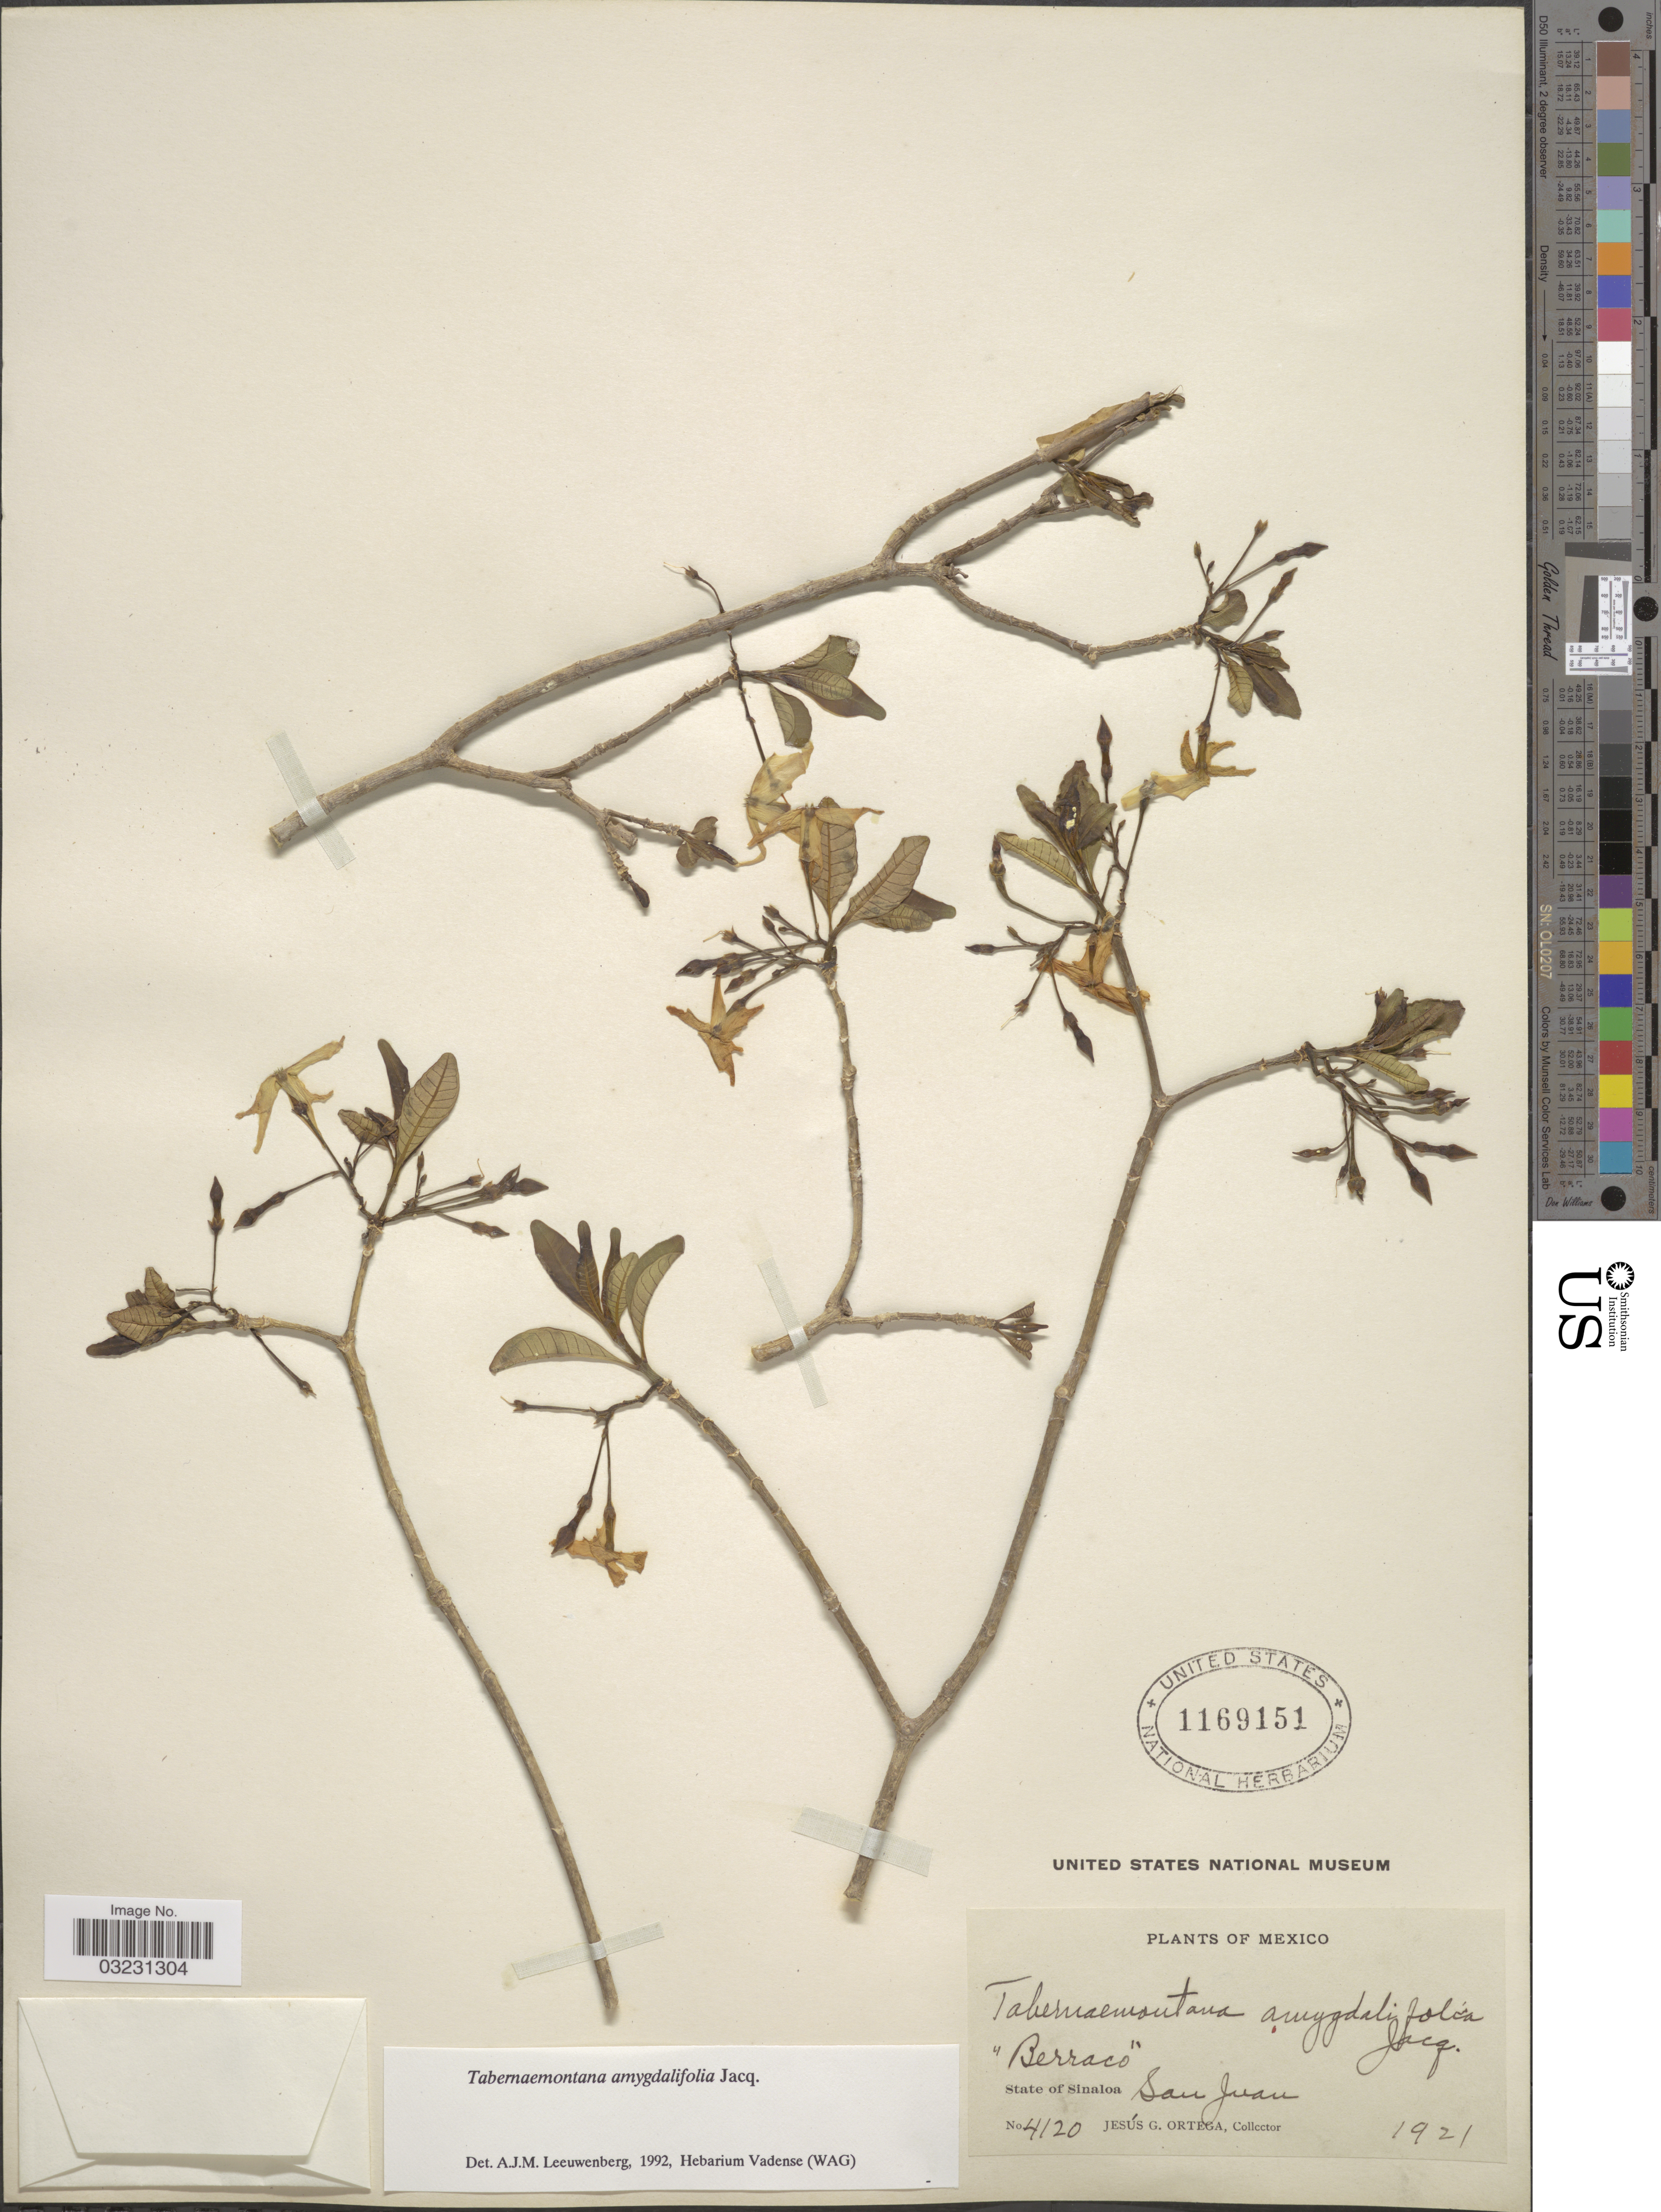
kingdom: Plantae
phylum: Tracheophyta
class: Magnoliopsida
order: Gentianales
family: Apocynaceae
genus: Tabernaemontana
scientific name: Tabernaemontana amygdalifolia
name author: Jacq.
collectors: J. Ortega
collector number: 4120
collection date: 1921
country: Mexico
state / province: Sinaloa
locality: San Juan.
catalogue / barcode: US 1169151